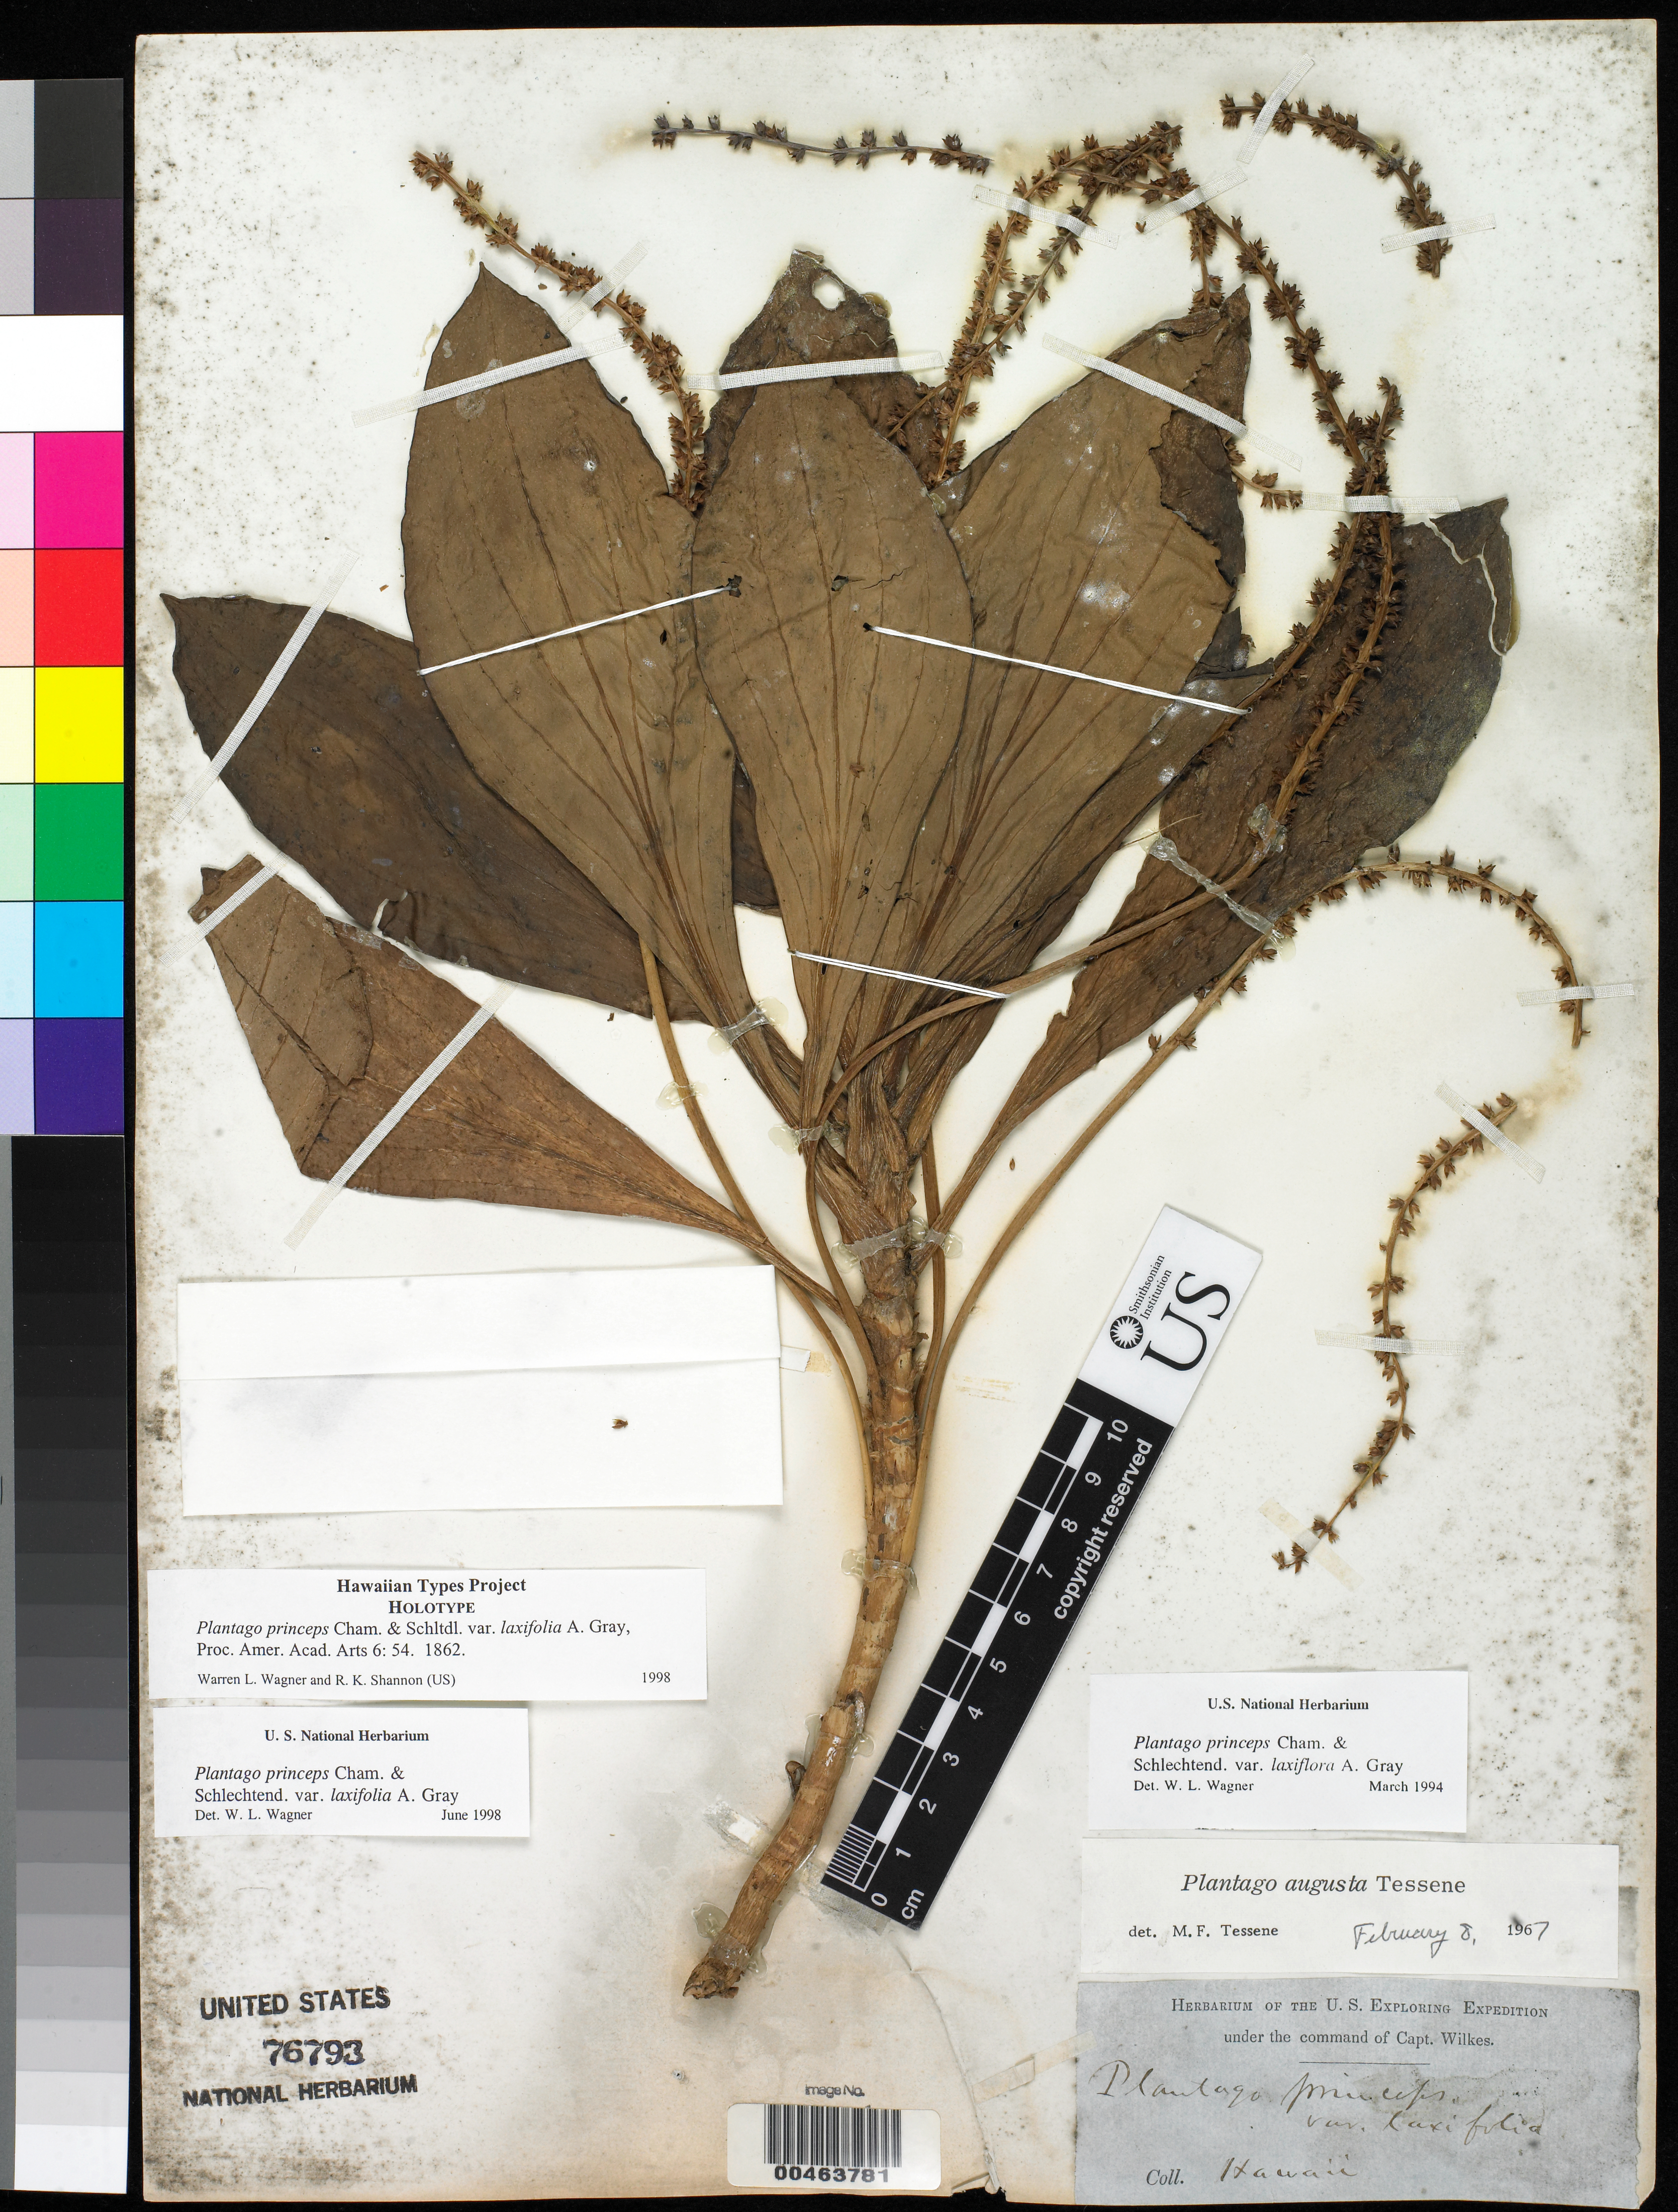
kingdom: Plantae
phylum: Tracheophyta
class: Magnoliopsida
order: Lamiales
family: Plantaginaceae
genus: Plantago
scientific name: Plantago princeps var. laxifolia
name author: A. Gray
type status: Holotype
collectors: Wilkes Explor. Exped.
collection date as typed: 1838 to -- --- 1842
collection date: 1838/1842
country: United States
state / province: Hawaii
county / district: Hawaii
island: Hawaii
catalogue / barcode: US 76793